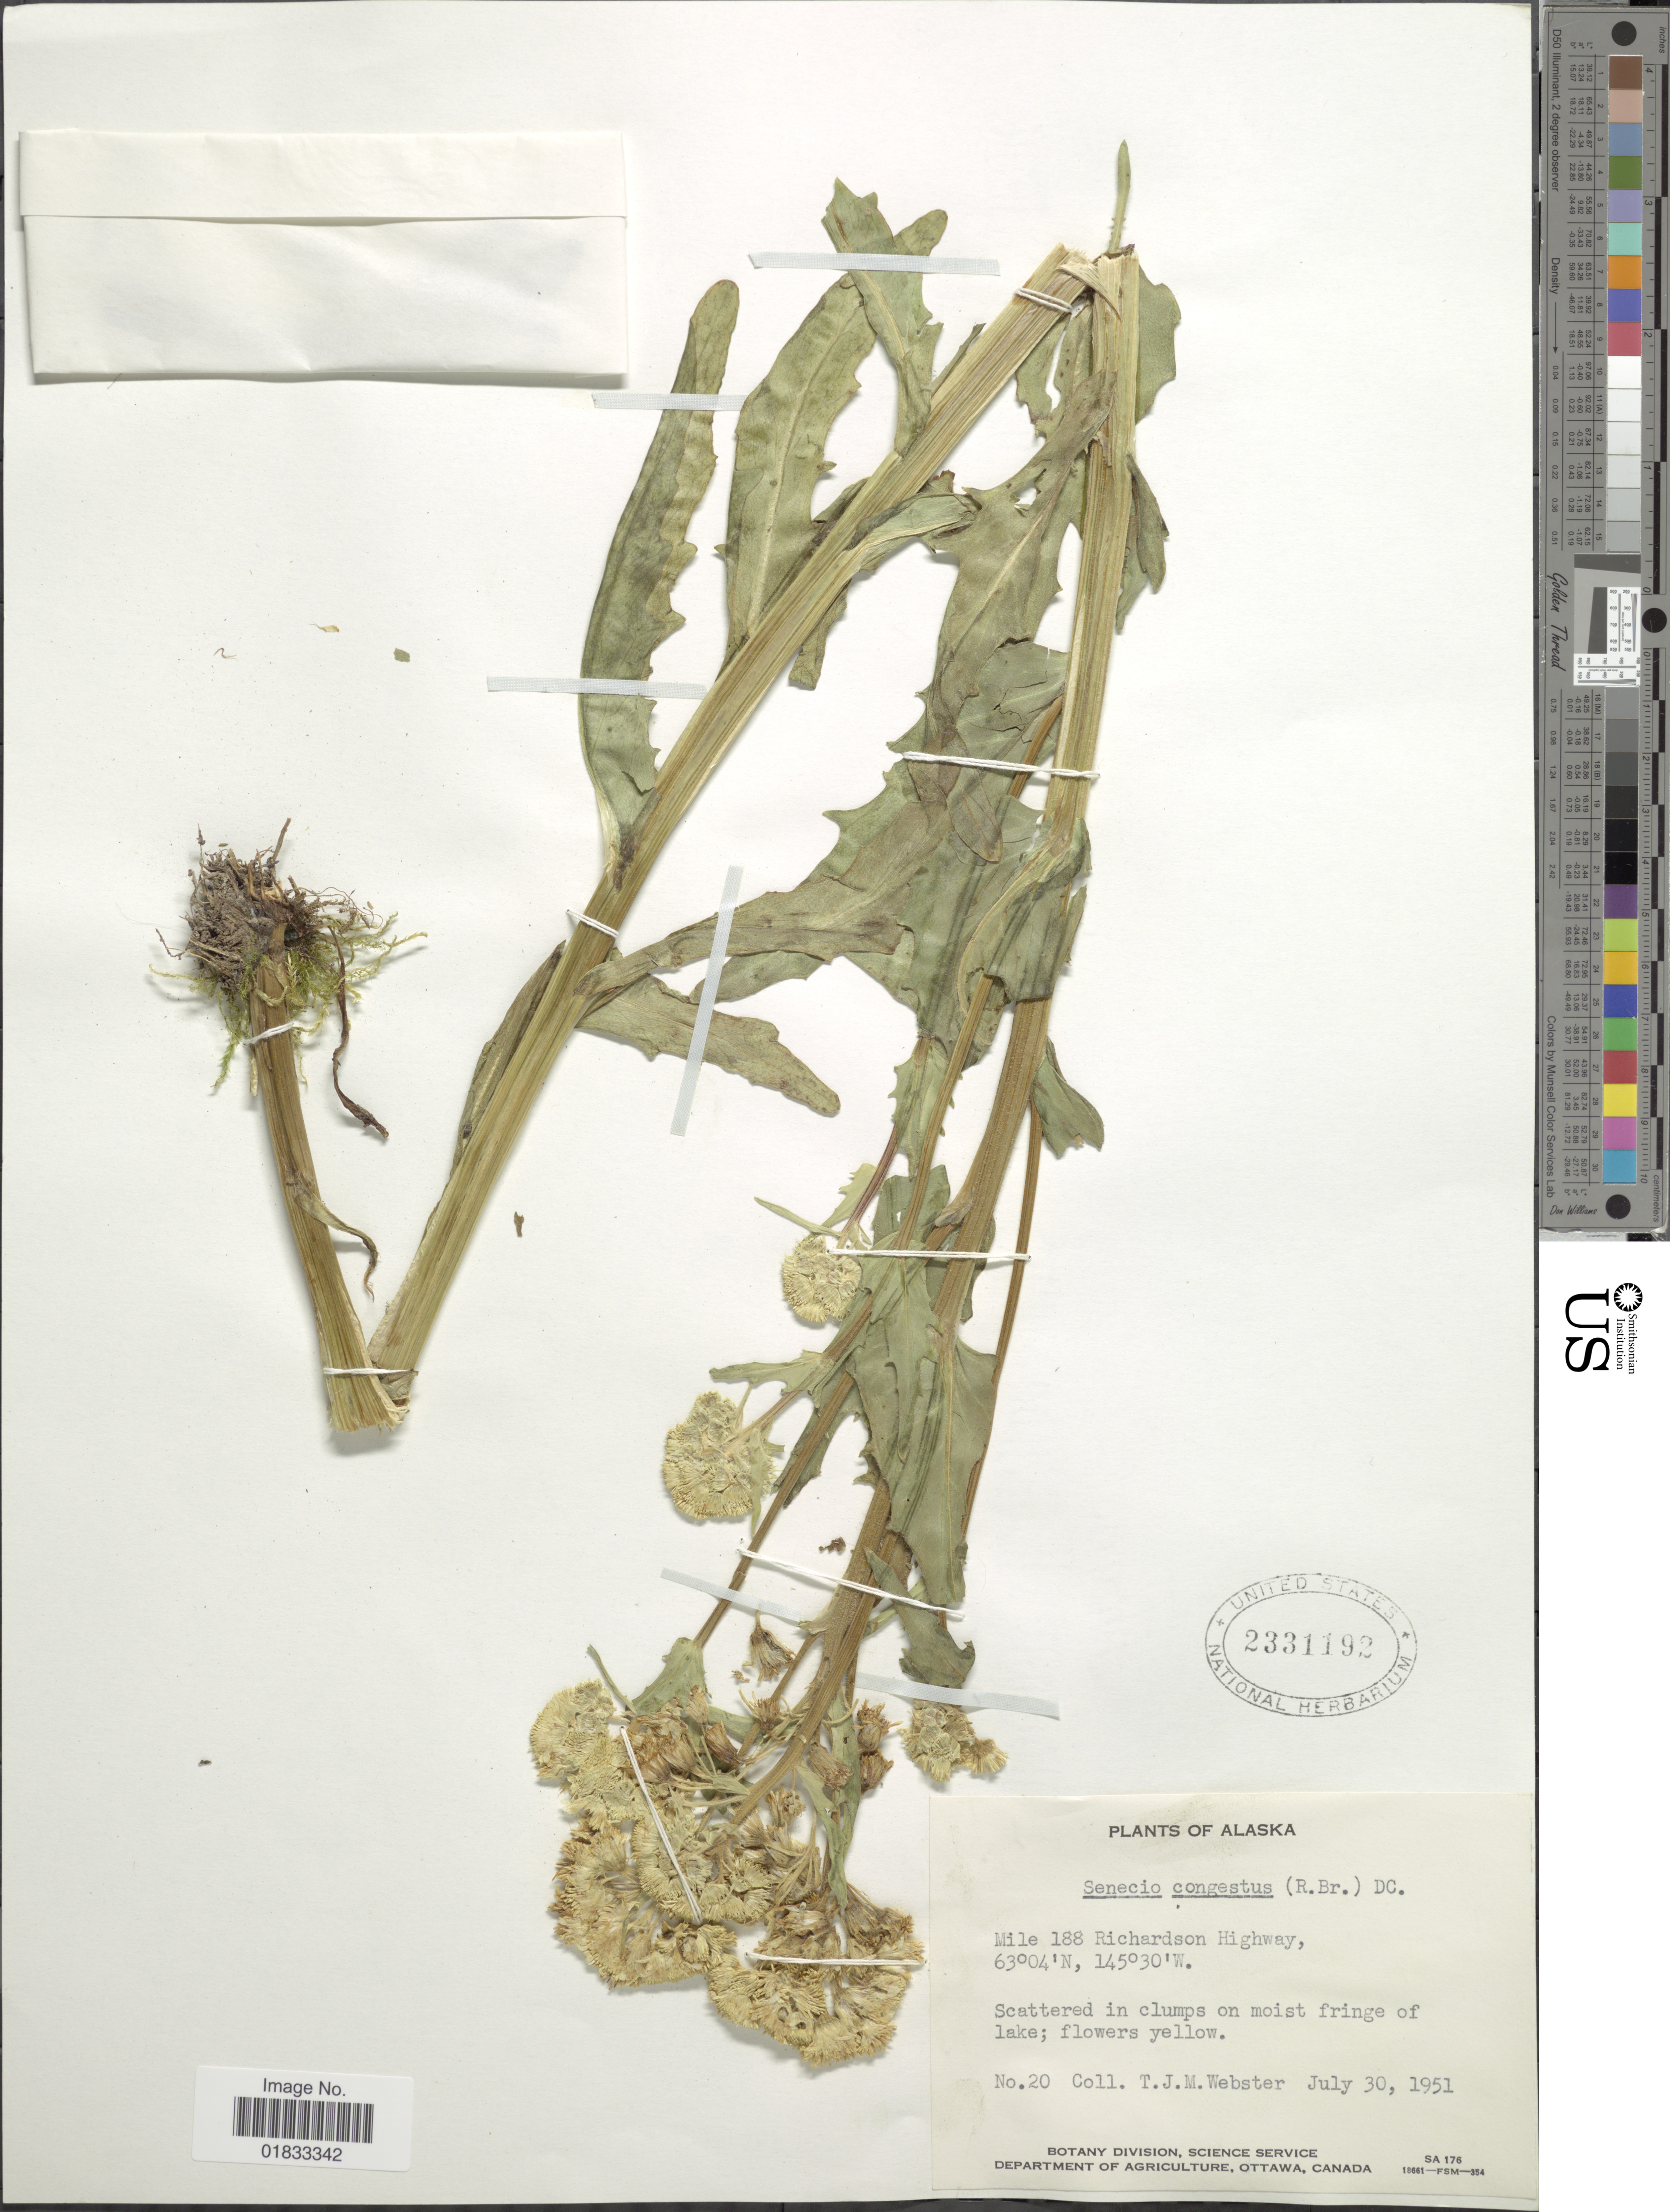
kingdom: Plantae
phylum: Tracheophyta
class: Magnoliopsida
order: Asterales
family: Asteraceae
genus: Tephroseris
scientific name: Tephroseris palustris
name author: (L.) Rchb.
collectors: T. J. Webster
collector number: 20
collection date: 1951-07-30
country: United States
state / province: Alaska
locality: Mile 188 Richardson Highway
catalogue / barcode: US 2331192